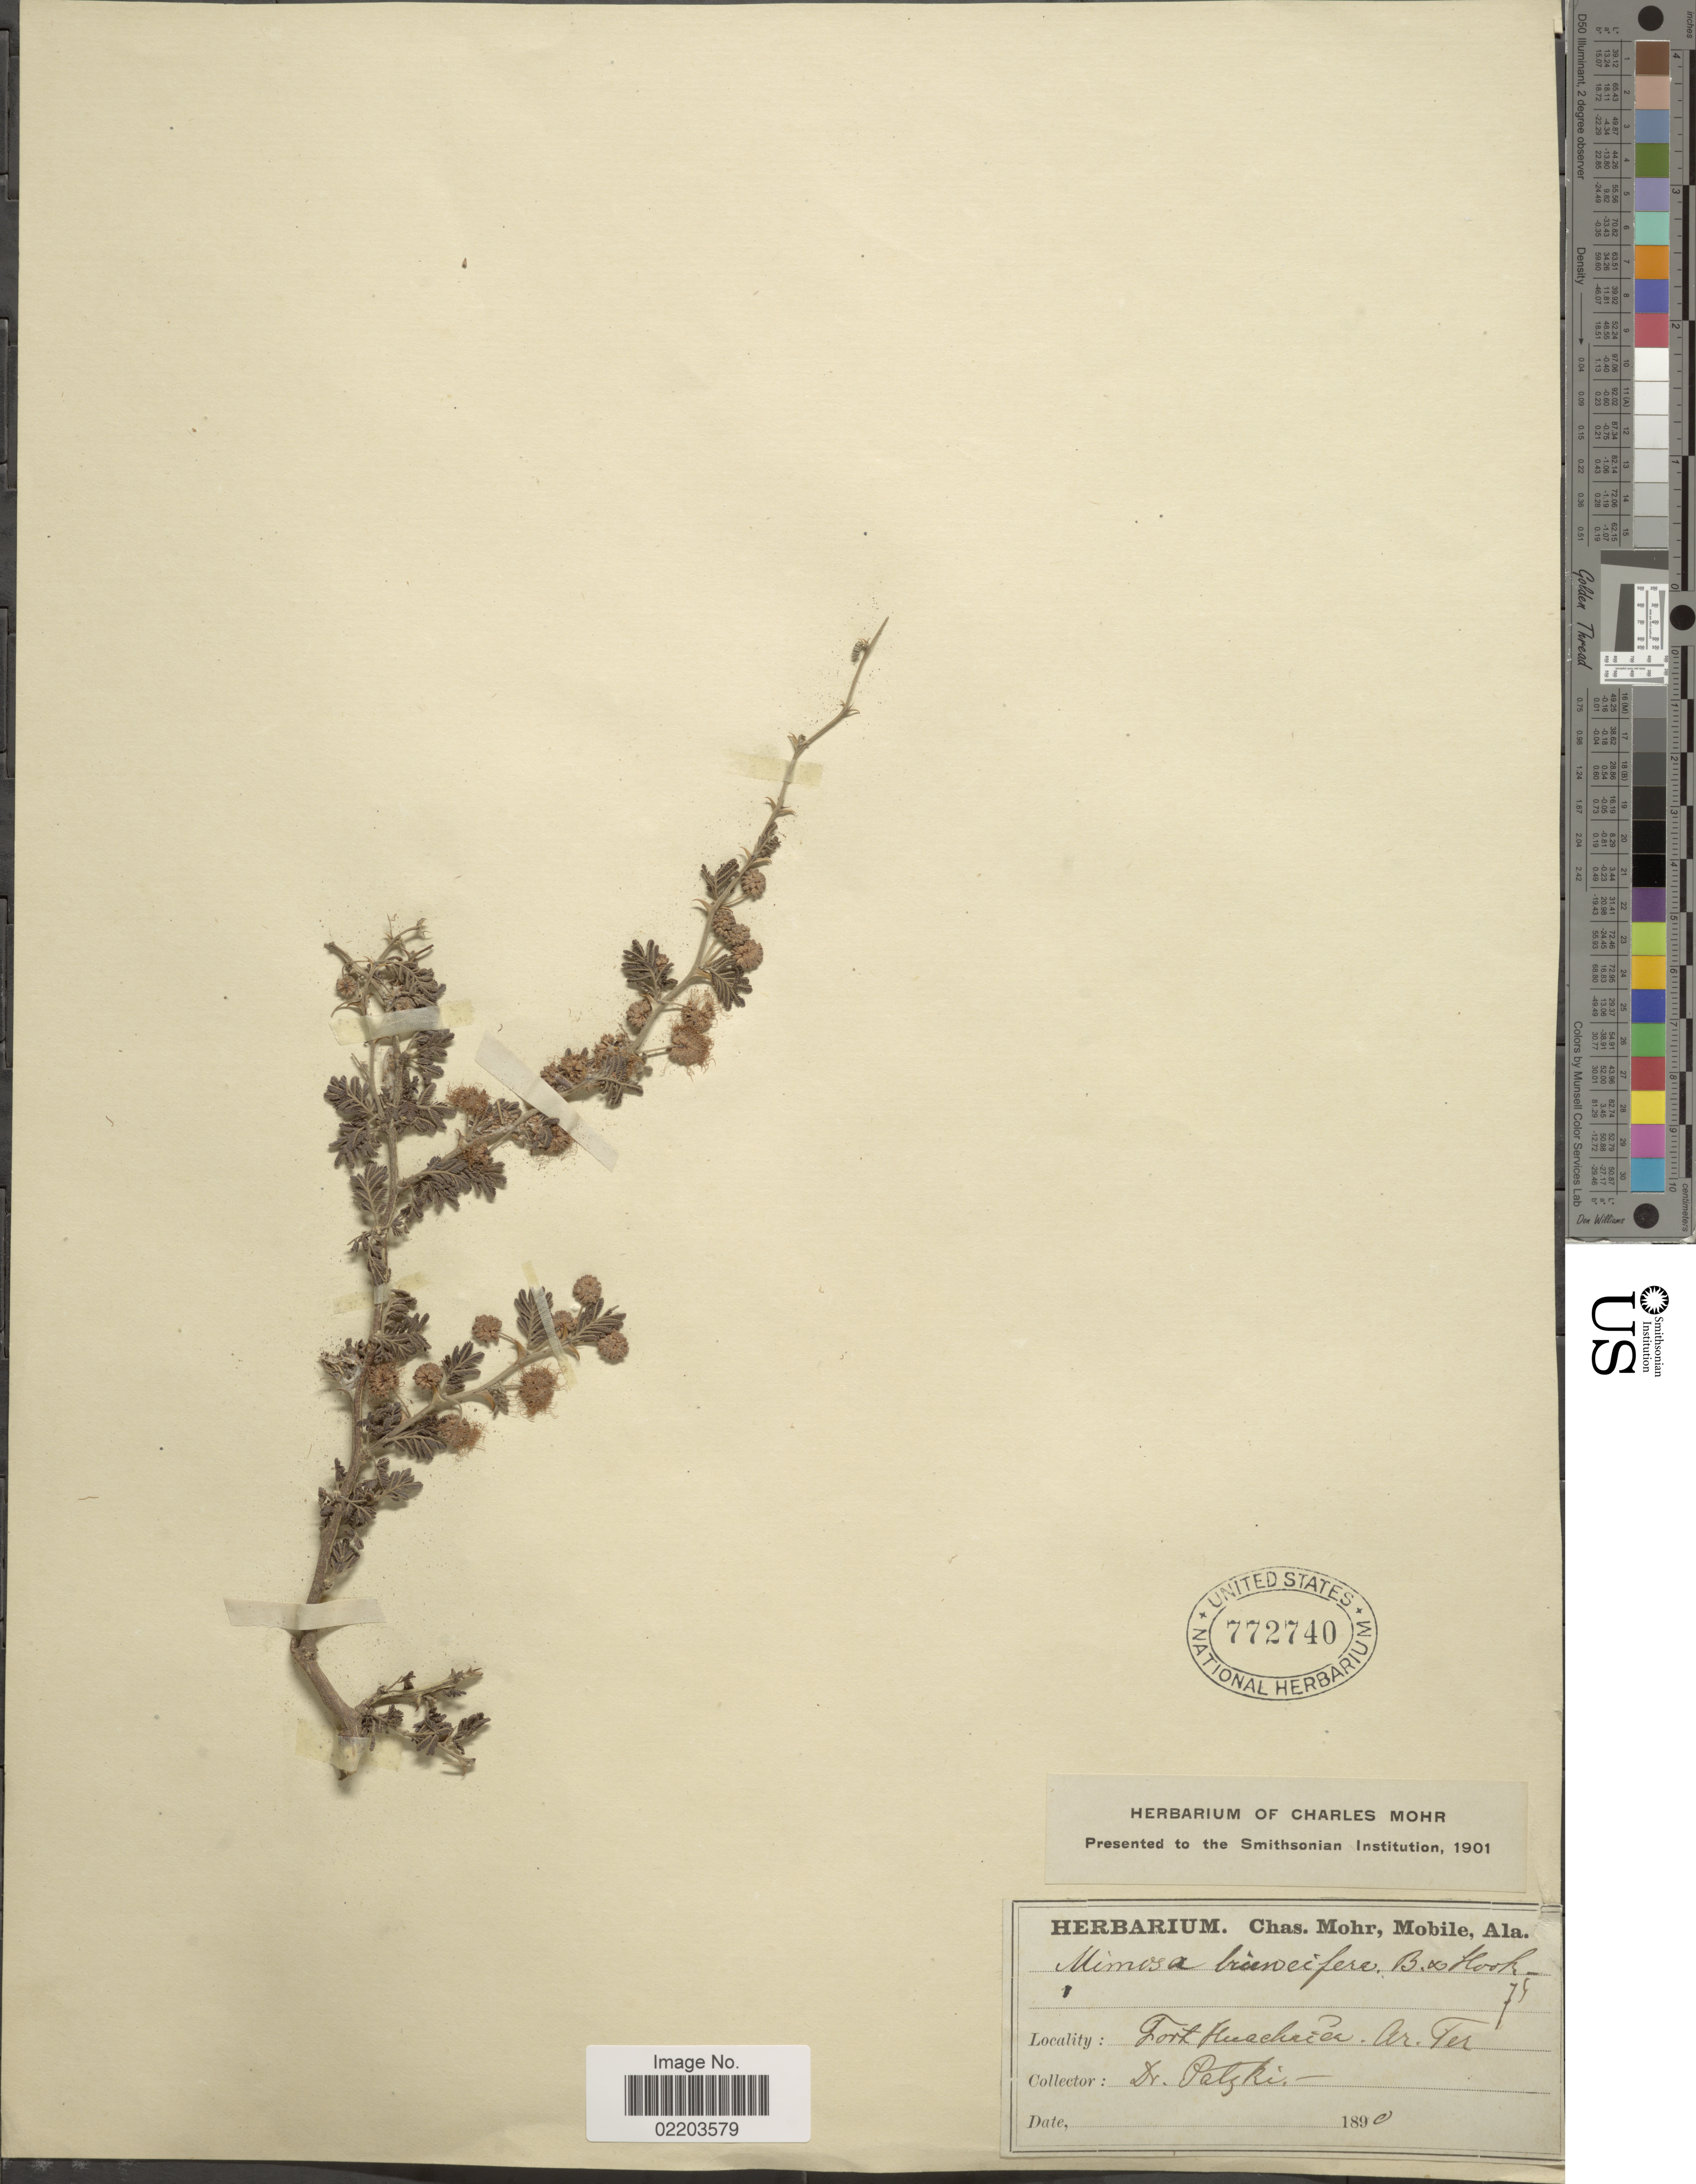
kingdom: Plantae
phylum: Tracheophyta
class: Magnoliopsida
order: Fabales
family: Fabaceae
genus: Mimosa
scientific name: Mimosa biuncifera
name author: Benth.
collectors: Patzki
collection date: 1890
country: United States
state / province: Arizona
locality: Fort Huachuca. Ar. Ter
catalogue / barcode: US 772740